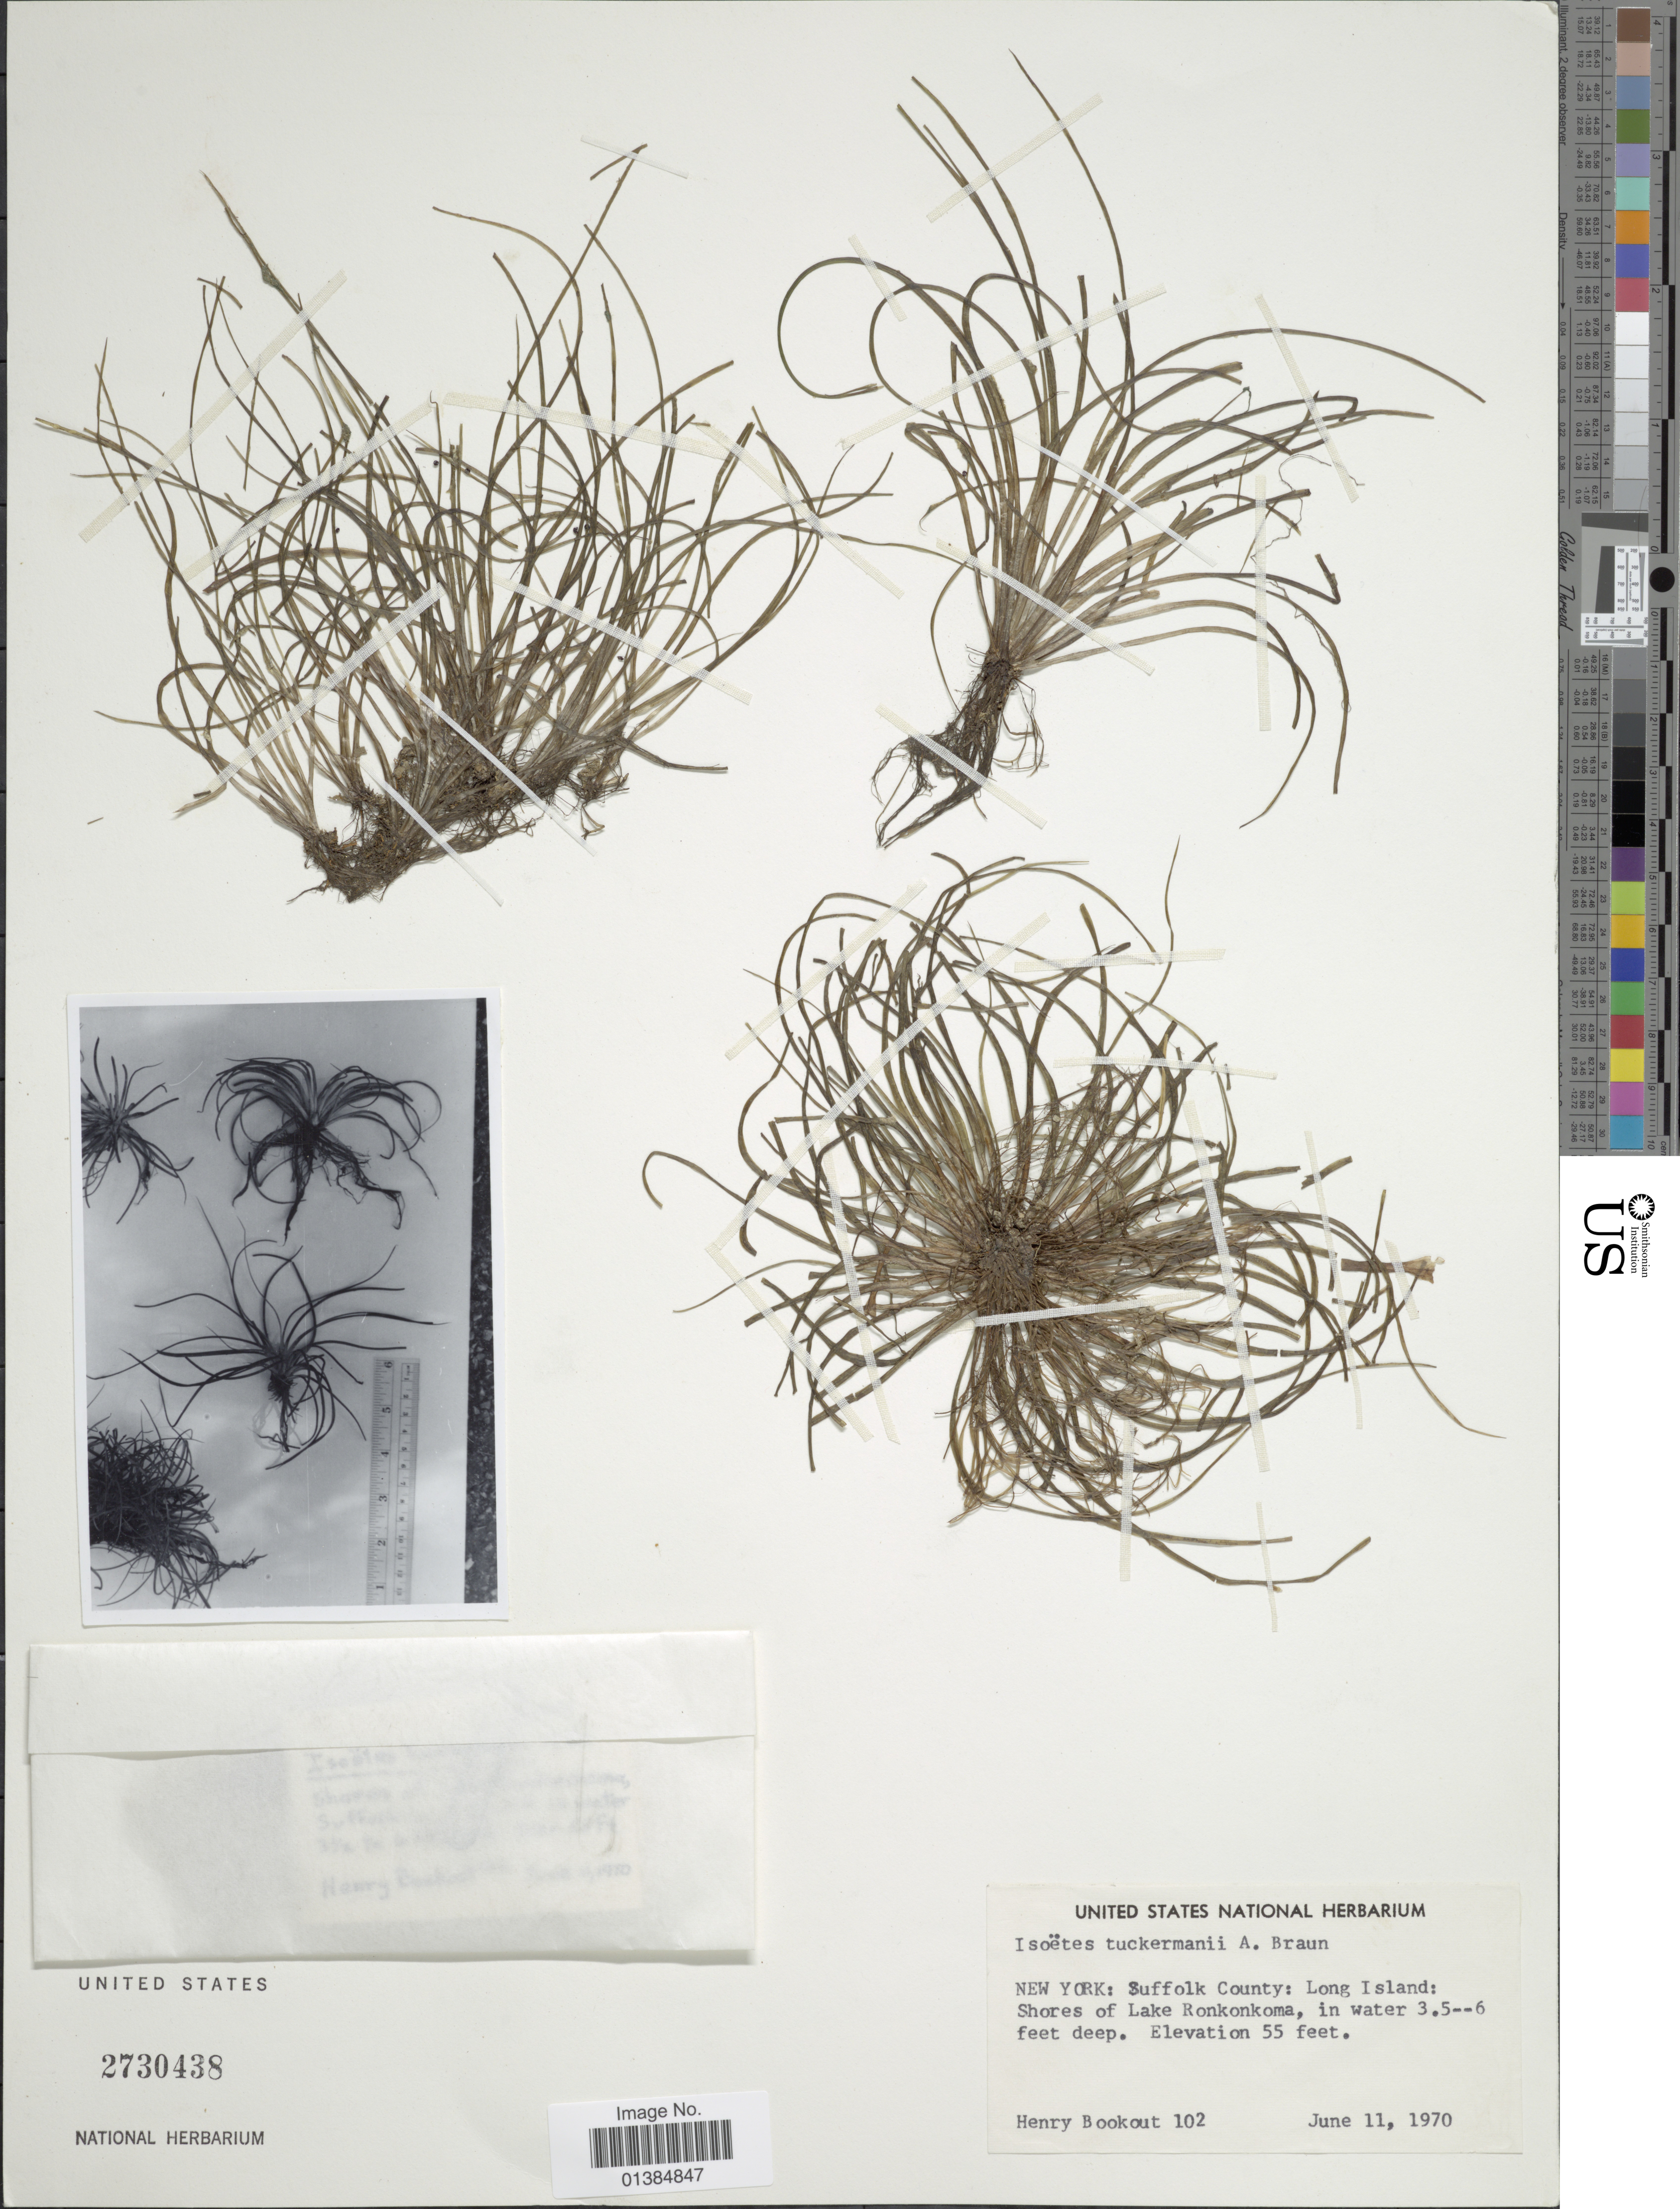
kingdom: Plantae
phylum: Tracheophyta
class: Lycopodiopsida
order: Isoetales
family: Isoetaceae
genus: Isoetes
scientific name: Isoetes tuckermanii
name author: A. Braun ex Engelm.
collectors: H. Bookout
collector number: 102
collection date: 1970-06-11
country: United States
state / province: New York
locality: Suffolk County: Long Island: Shores of Lake Ronkonkoma.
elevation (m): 17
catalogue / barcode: US 2730438